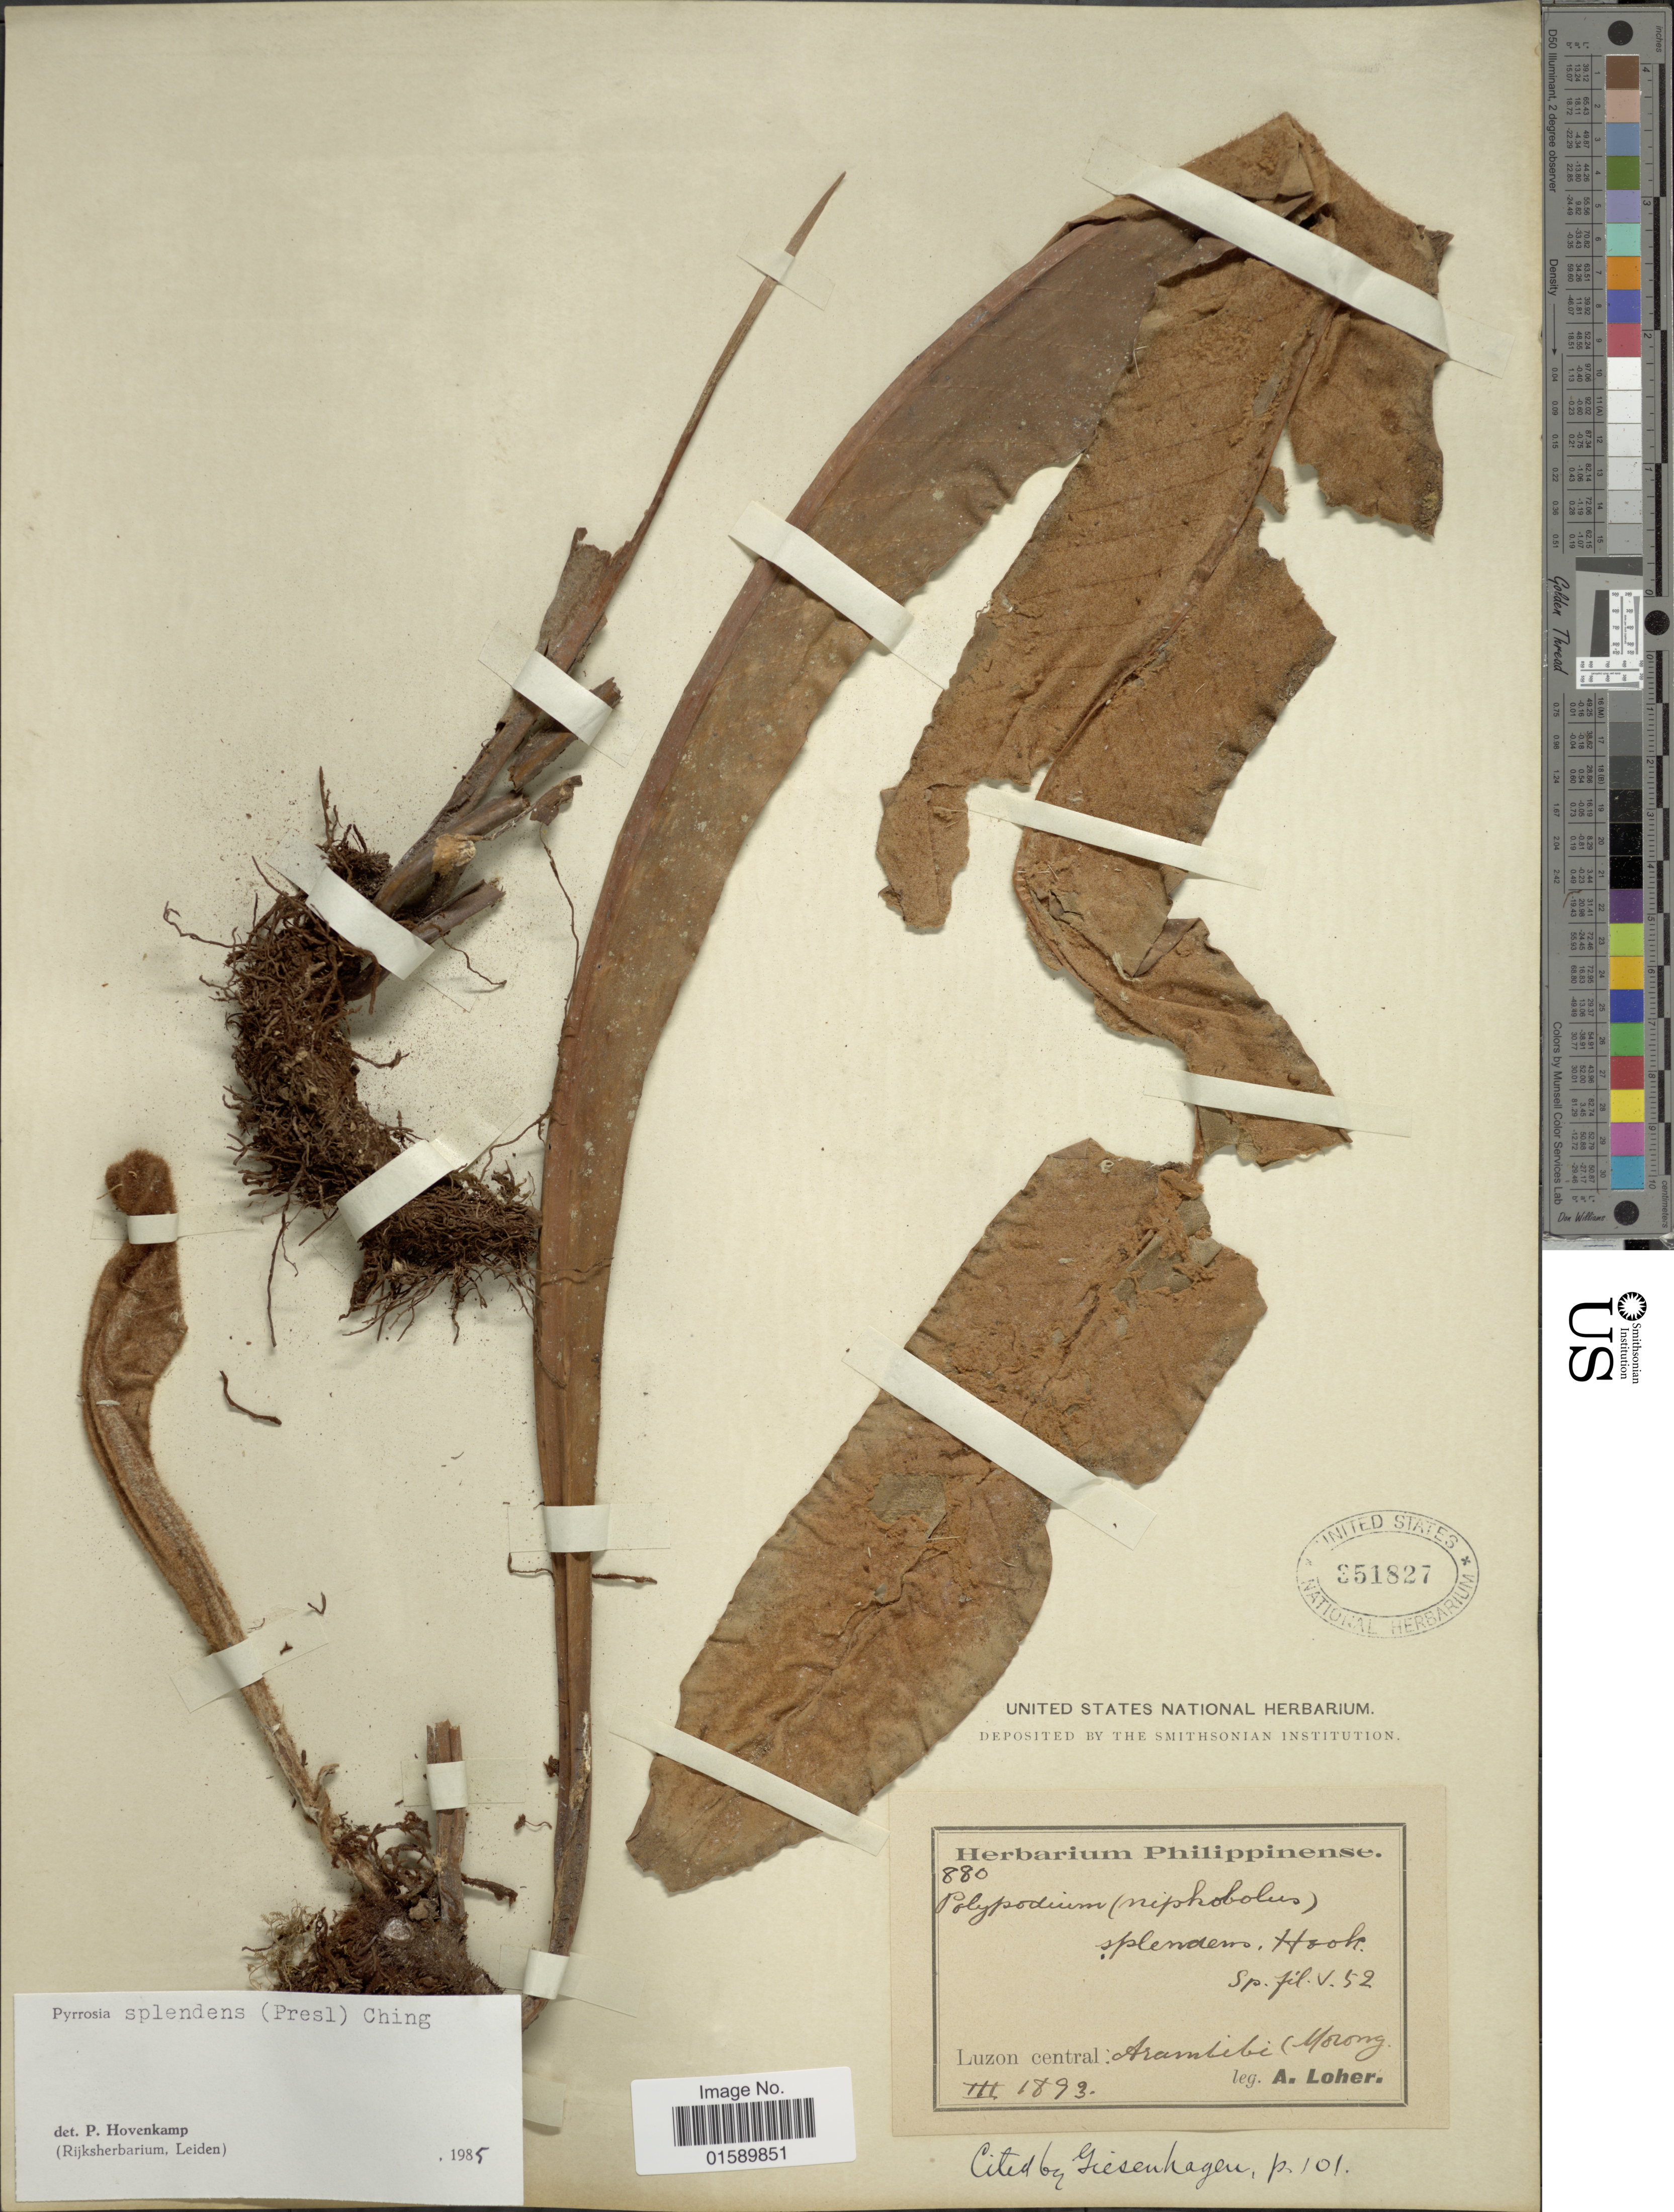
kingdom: Plantae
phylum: Tracheophyta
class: Polypodiopsida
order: Polypodiales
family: Polypodiaceae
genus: Pyrrosia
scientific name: Pyrrosia splendens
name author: (C. Presl) Ching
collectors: A. Loher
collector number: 880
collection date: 1893-03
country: Philippines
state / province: Central Luzon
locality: Luzon central: Aramlibi (Morong).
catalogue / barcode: US 351827